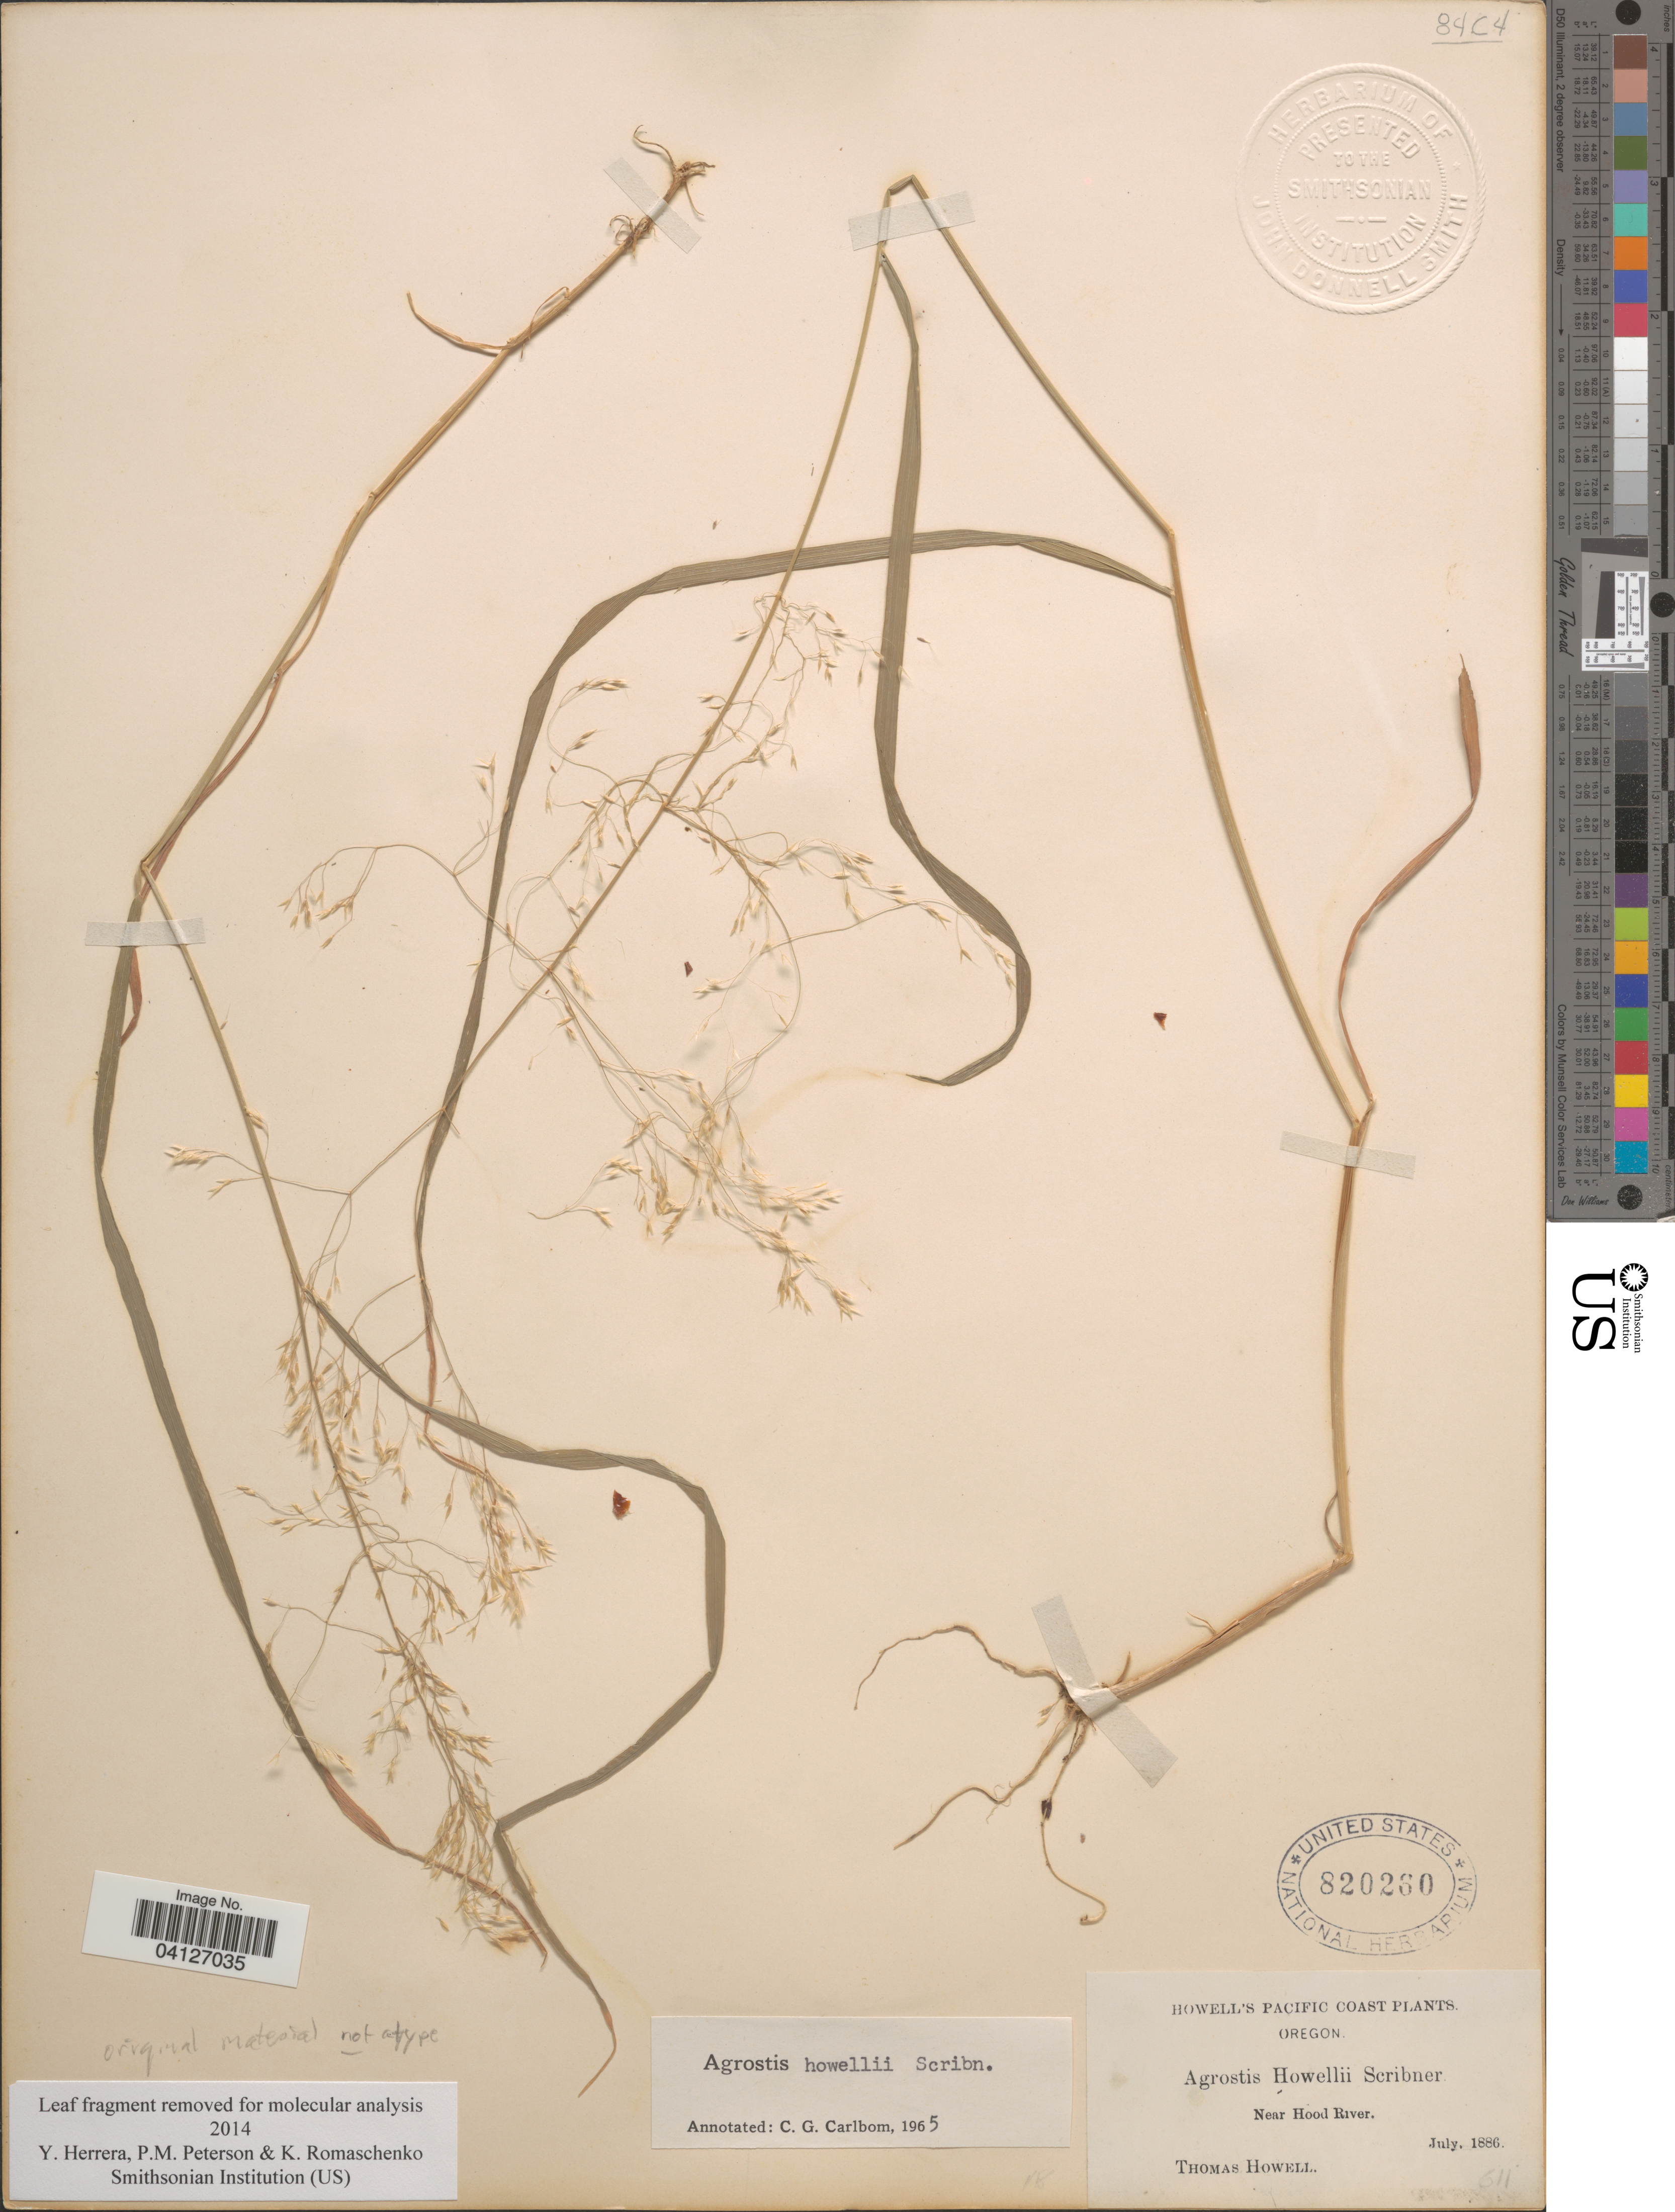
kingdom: Plantae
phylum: Tracheophyta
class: Liliopsida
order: Poales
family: Poaceae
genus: Agrostis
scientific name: Agrostis howellii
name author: Scribn.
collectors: T. Howell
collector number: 611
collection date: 1886-07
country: United States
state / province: Oregon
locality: Pacific Coast. Near Hood River.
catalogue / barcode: US 820260